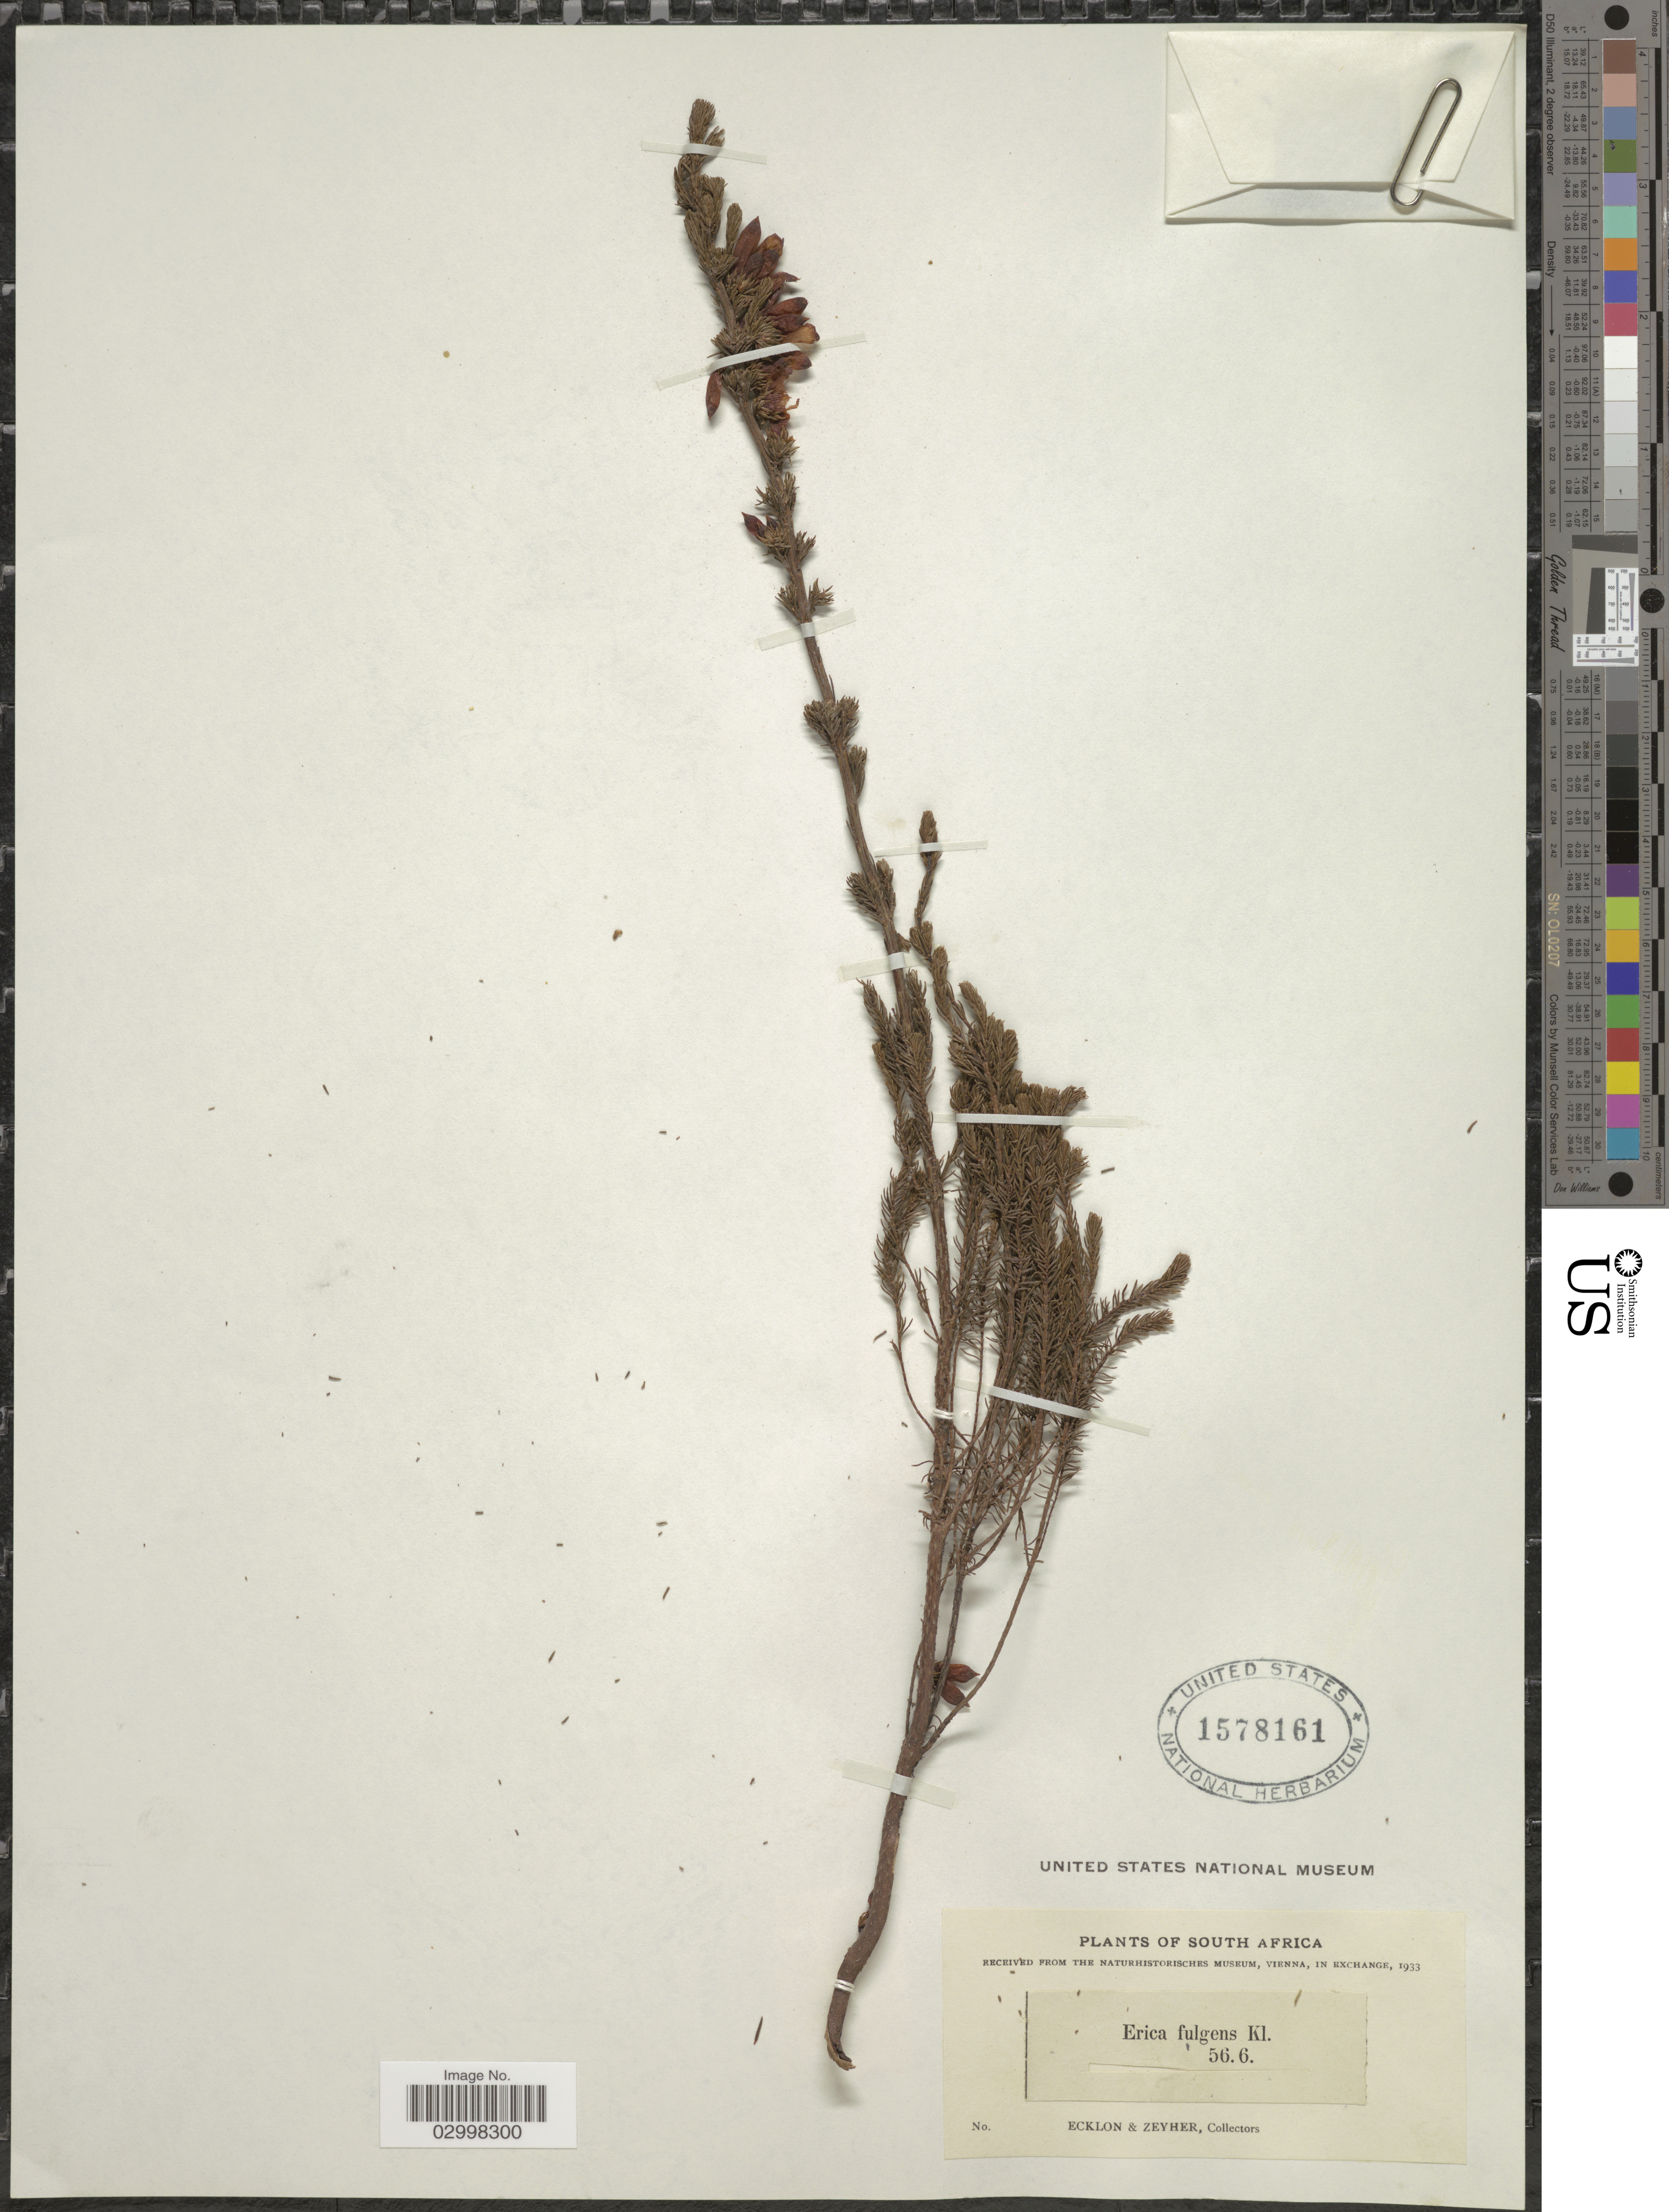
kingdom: Plantae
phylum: Tracheophyta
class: Magnoliopsida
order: Ericales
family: Ericaceae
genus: Erica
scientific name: Erica fulgens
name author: Klotzsch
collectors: -. Ecklon & -. Zeyher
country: South Africa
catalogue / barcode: US 1578161